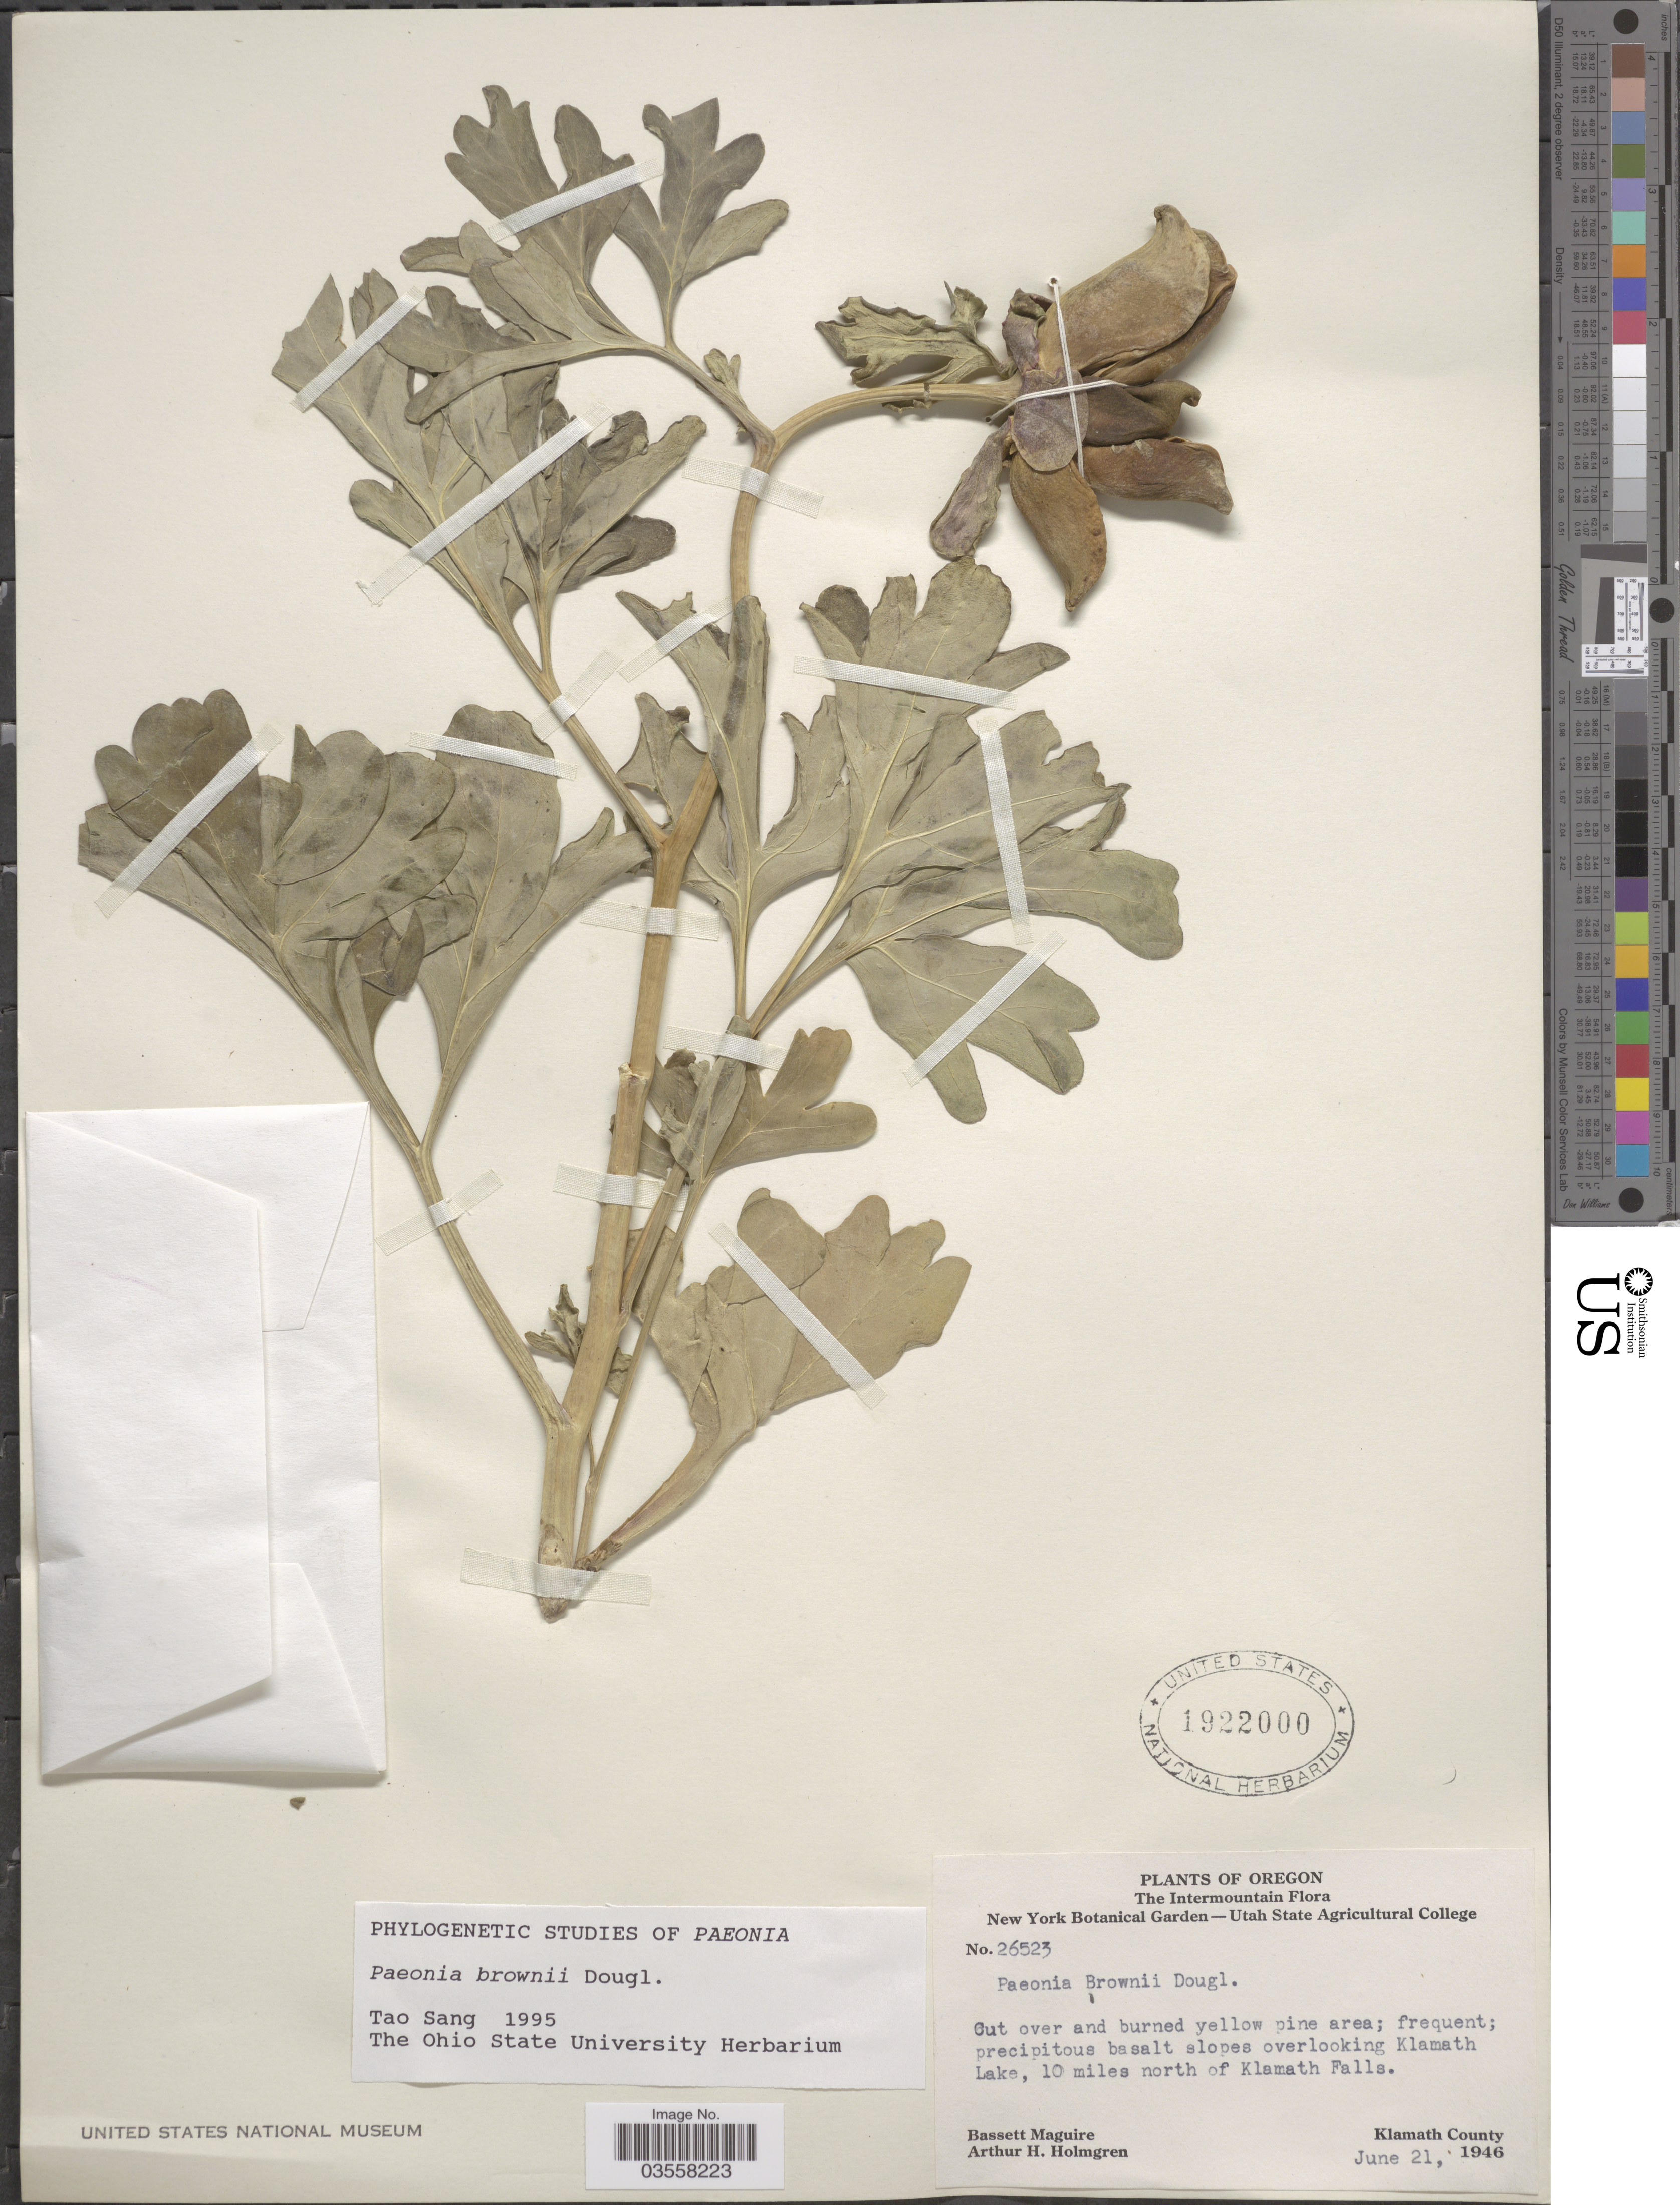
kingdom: Plantae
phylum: Tracheophyta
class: Magnoliopsida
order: Saxifragales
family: Paeoniaceae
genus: Paeonia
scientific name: Paeonia brownii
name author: Douglas ex Hook.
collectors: B. Maguire & A. H. Holmgren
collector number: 26523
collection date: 1946-06-21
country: United States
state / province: Oregon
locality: The Intermountain. Precipitous basalt slopes overlooking Klamath Lake, 10 miles north of Klamath Falls. Klamath County.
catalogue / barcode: US 1922000